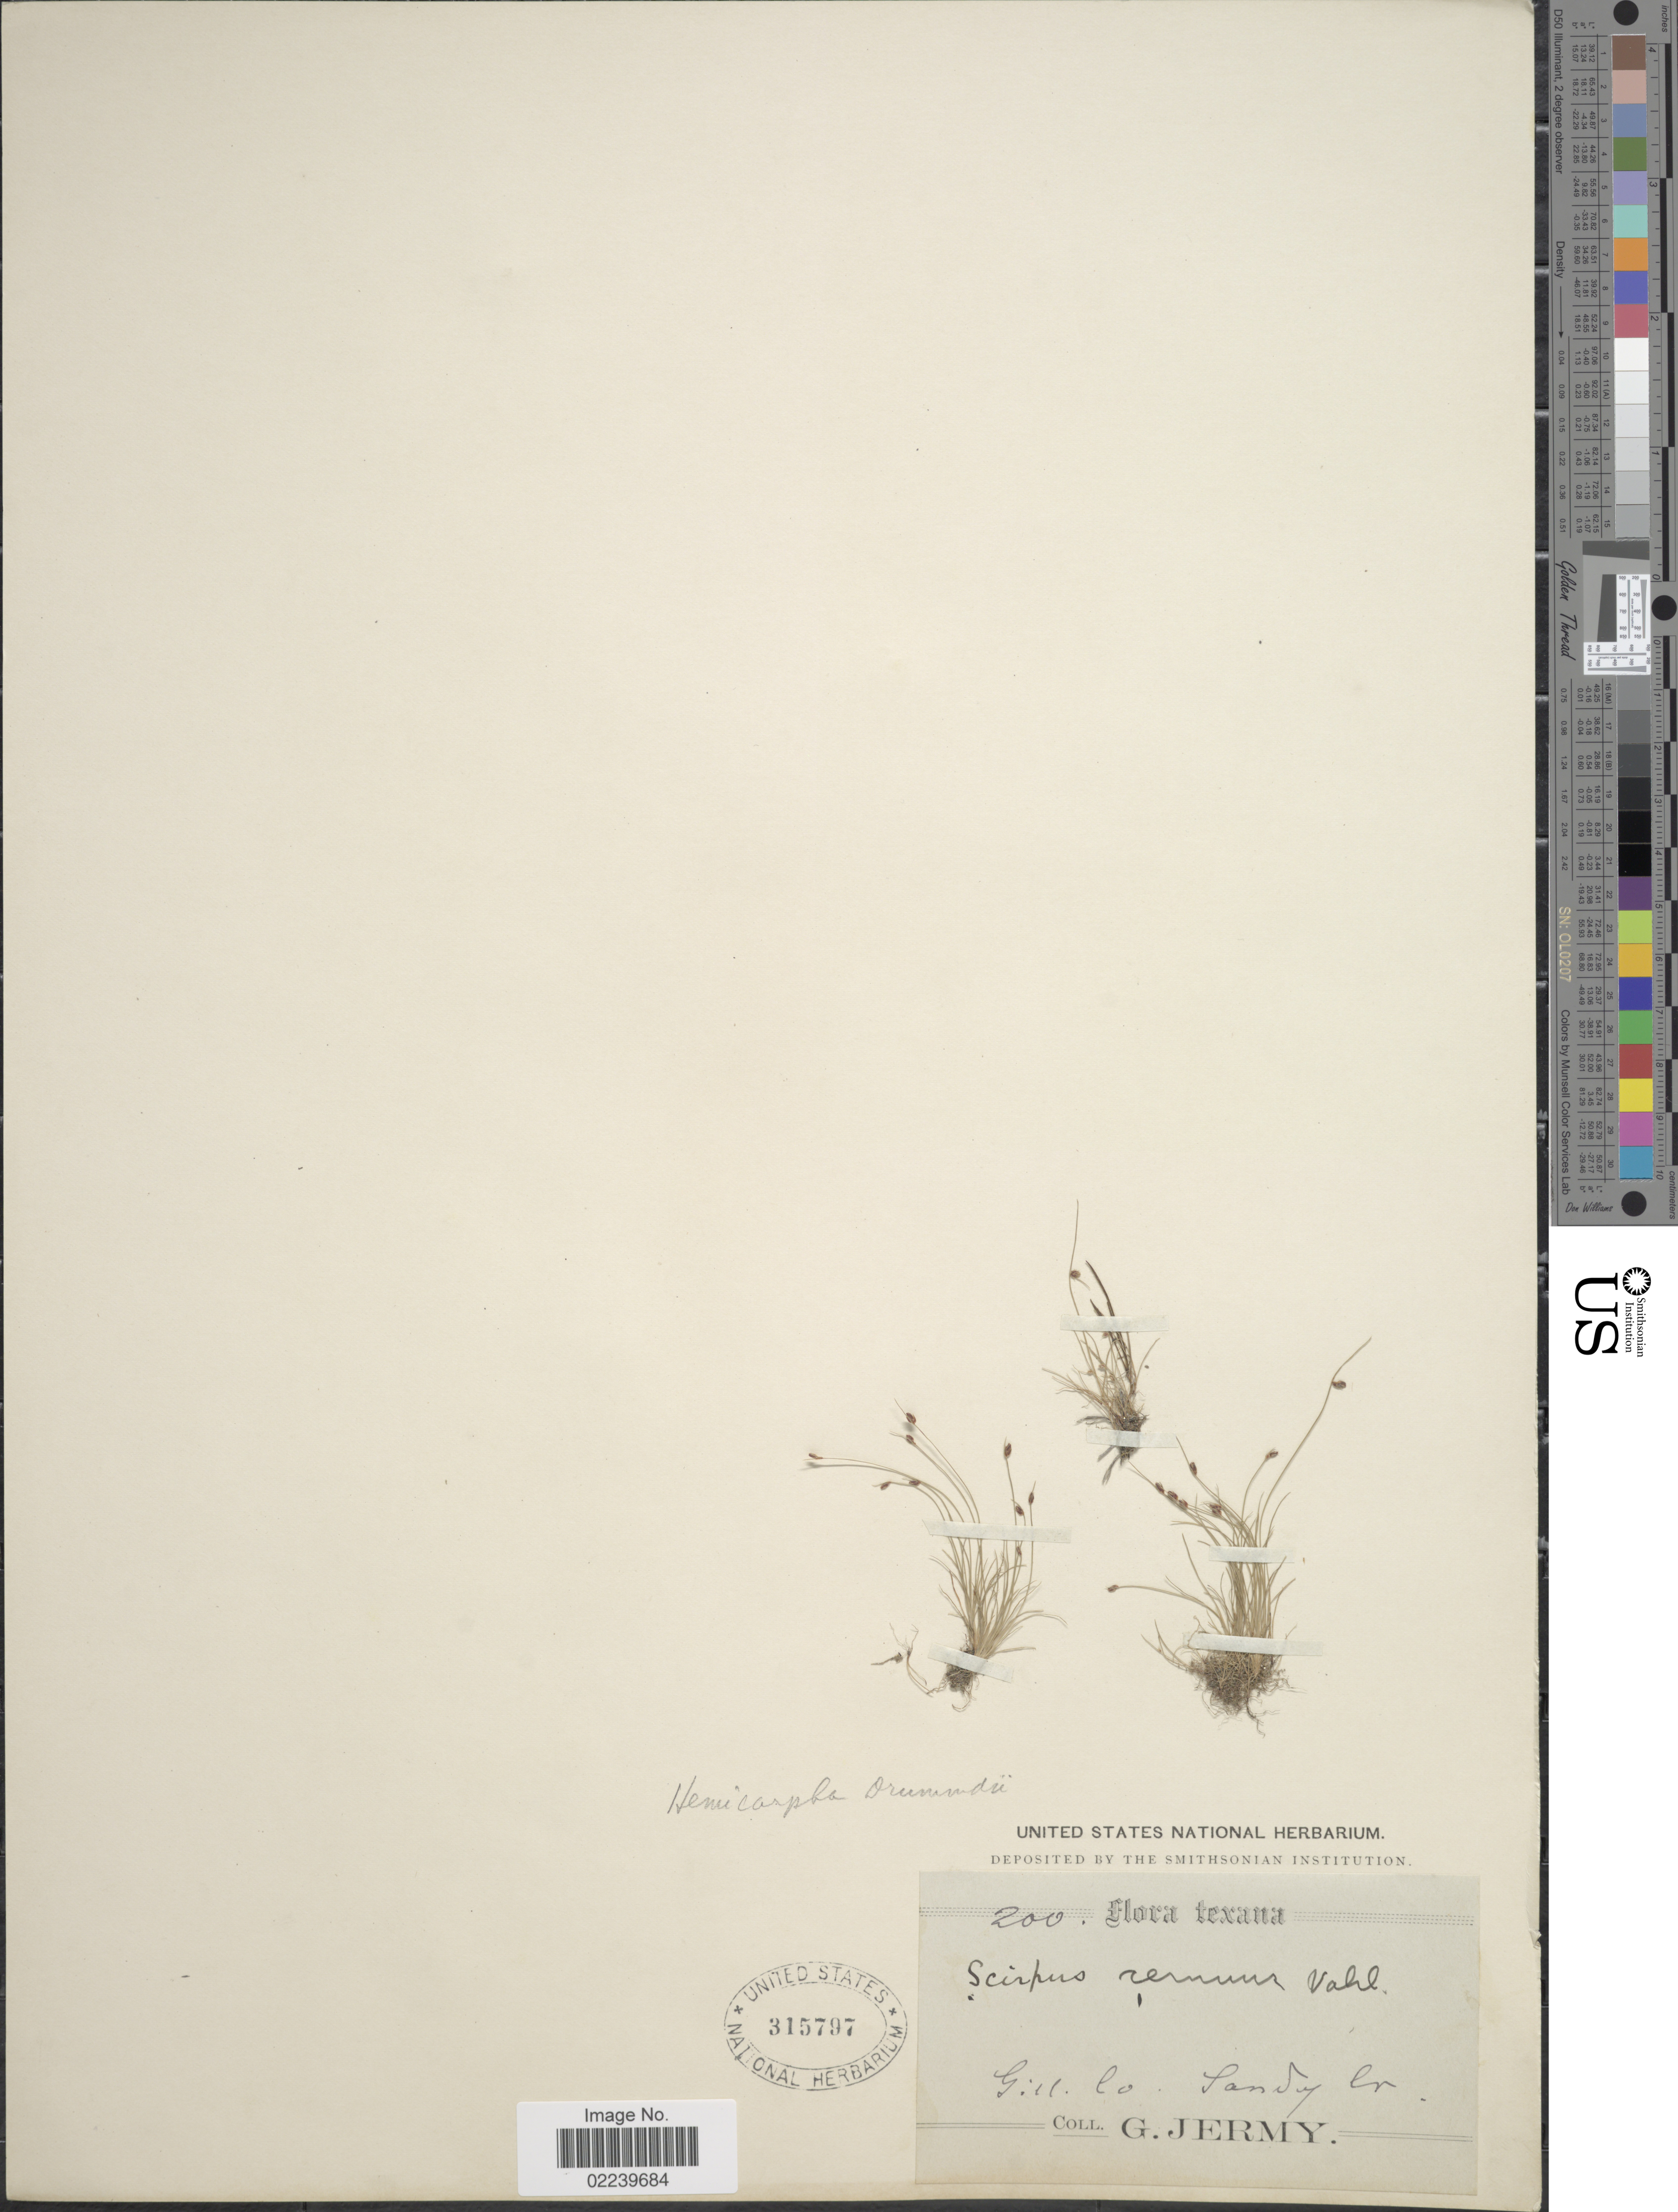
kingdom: Plantae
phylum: Tracheophyta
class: Liliopsida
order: Poales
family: Cyperaceae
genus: Cyperus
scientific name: Cyperus hemidrummondii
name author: Goetgh.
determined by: Strong, Mark T., (BOT), Smithsonian Institution - National Museum of Natural History (UNITED STATES)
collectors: G. Jermy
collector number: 200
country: United States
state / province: Texas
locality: Gill Co., Sandy Cr.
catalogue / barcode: US 315797